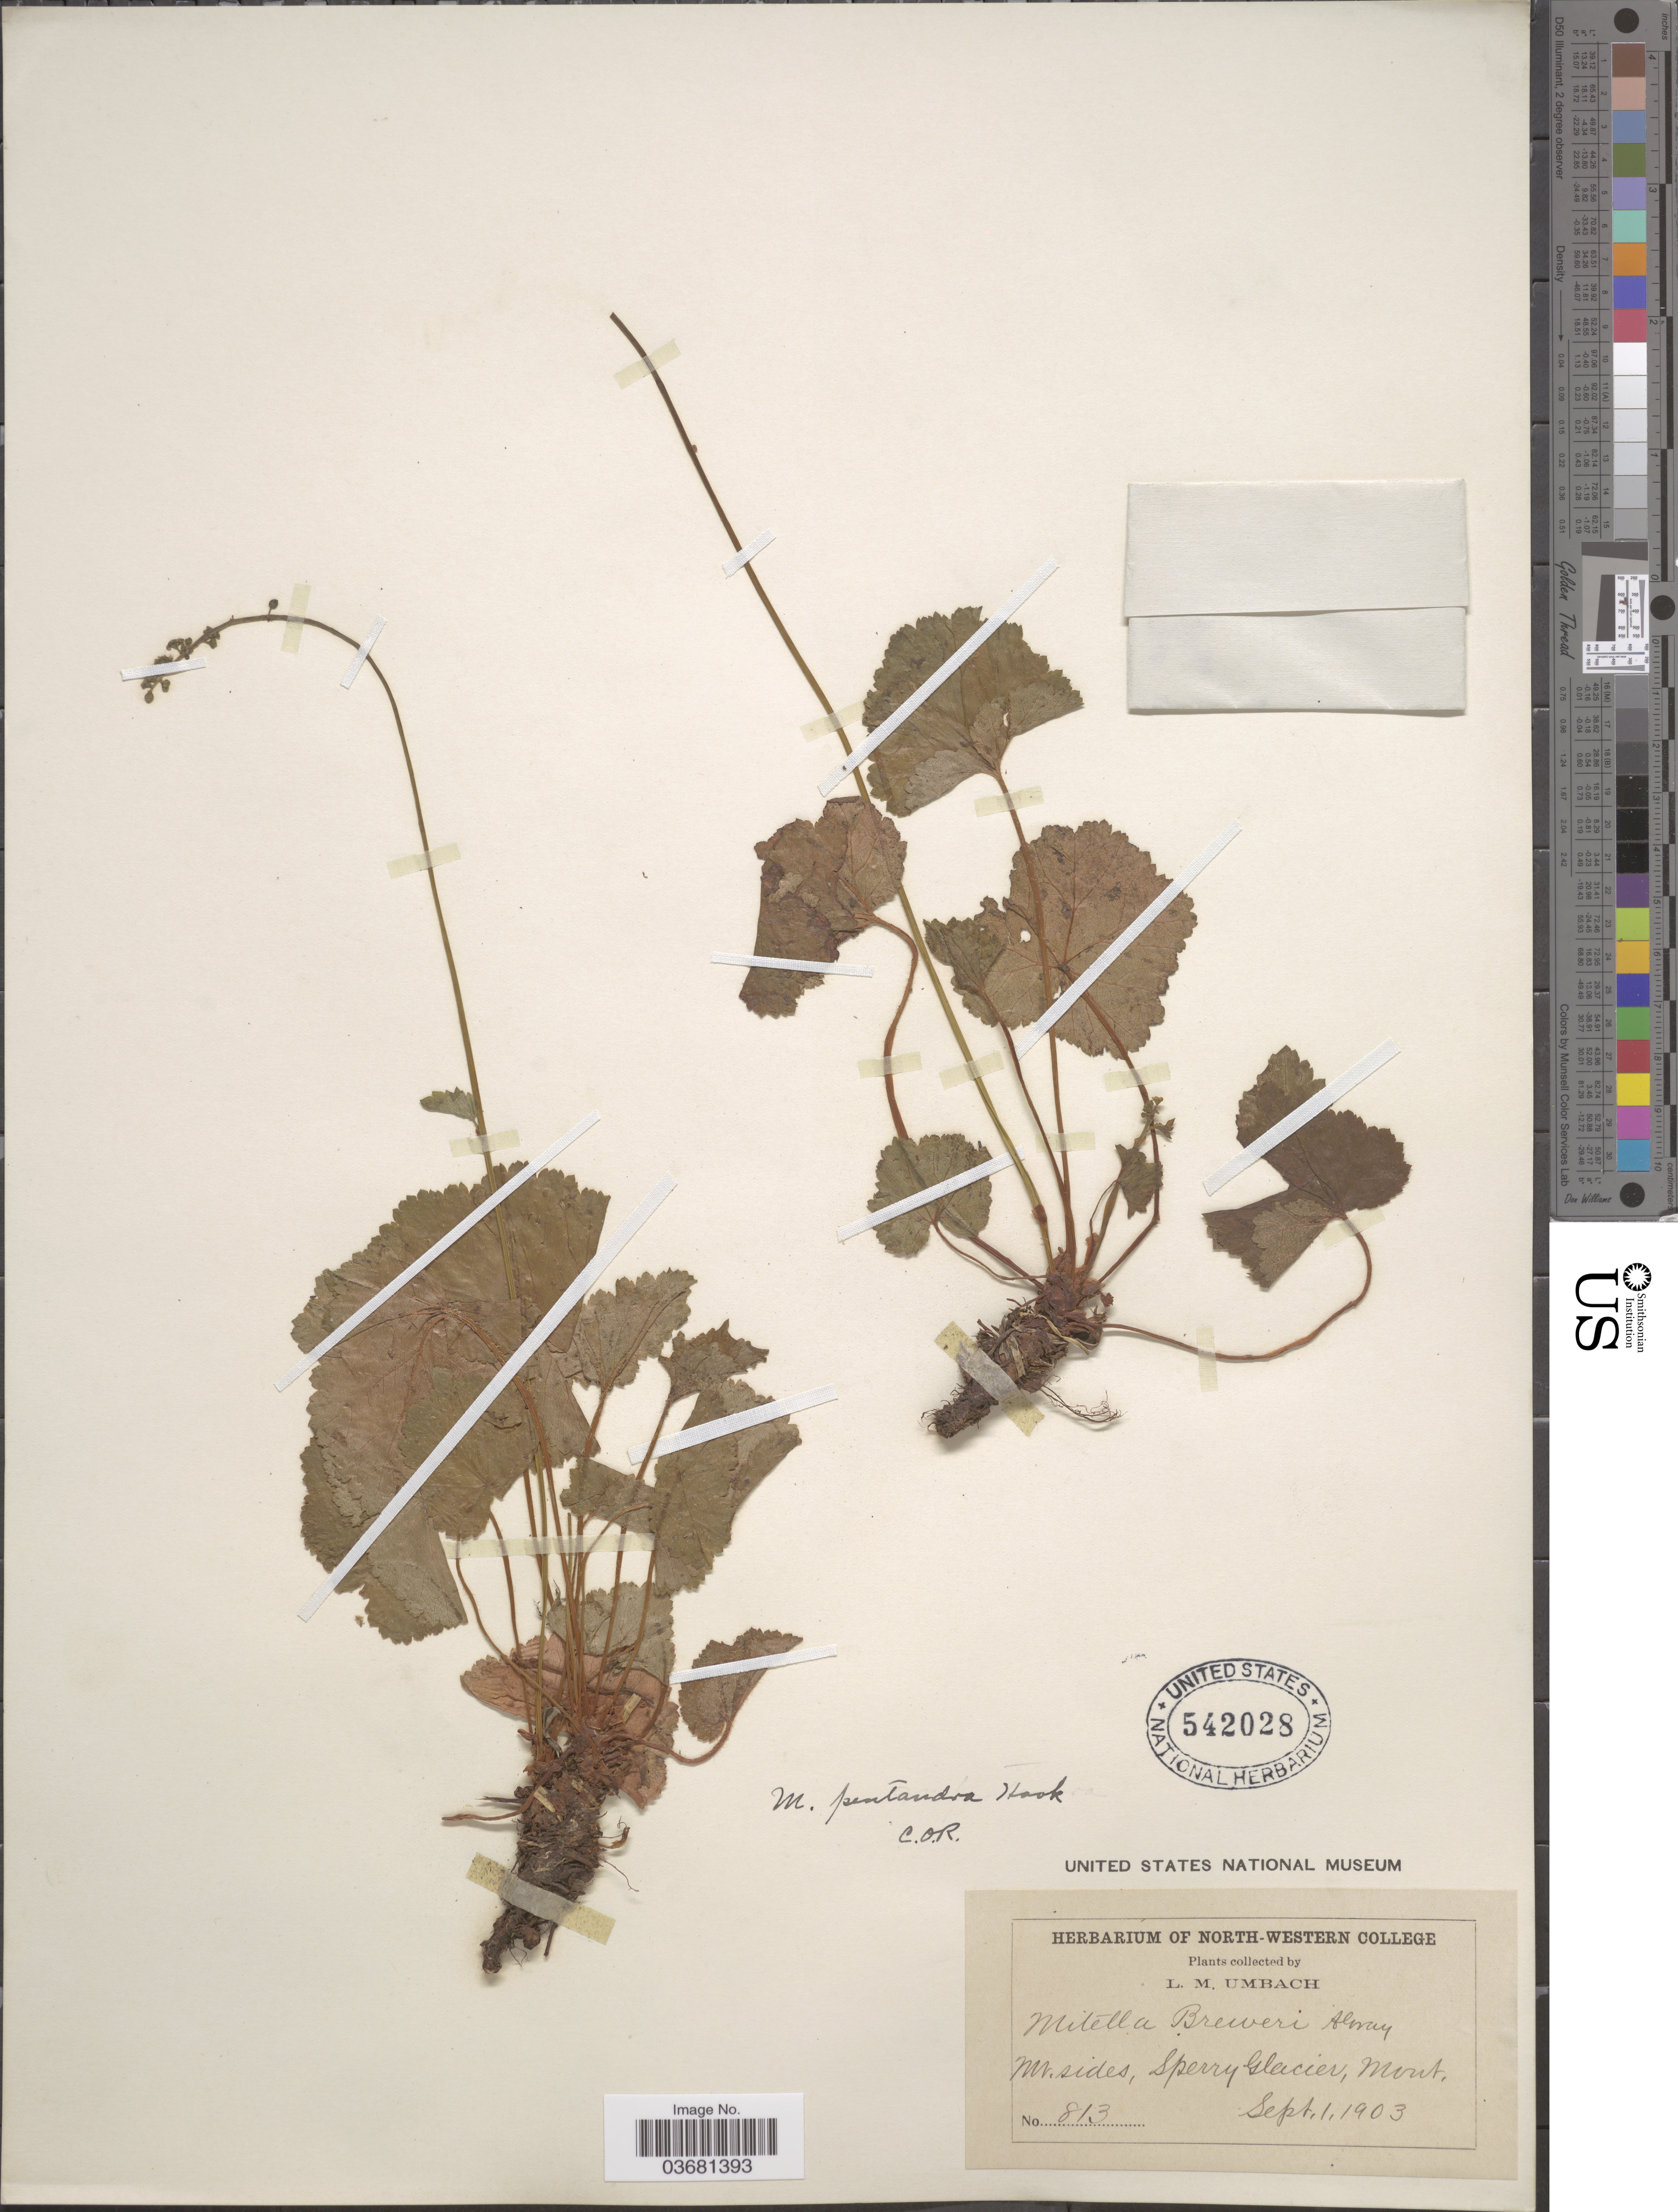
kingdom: Plantae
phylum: Tracheophyta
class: Magnoliopsida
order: Saxifragales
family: Saxifragaceae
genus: Mitella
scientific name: Mitella pentandra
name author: Hook.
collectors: L. M. Umbach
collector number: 813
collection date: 1903-09-01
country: United States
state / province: Montana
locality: Mt.sides, Sperry Glacier.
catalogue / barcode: US 542028